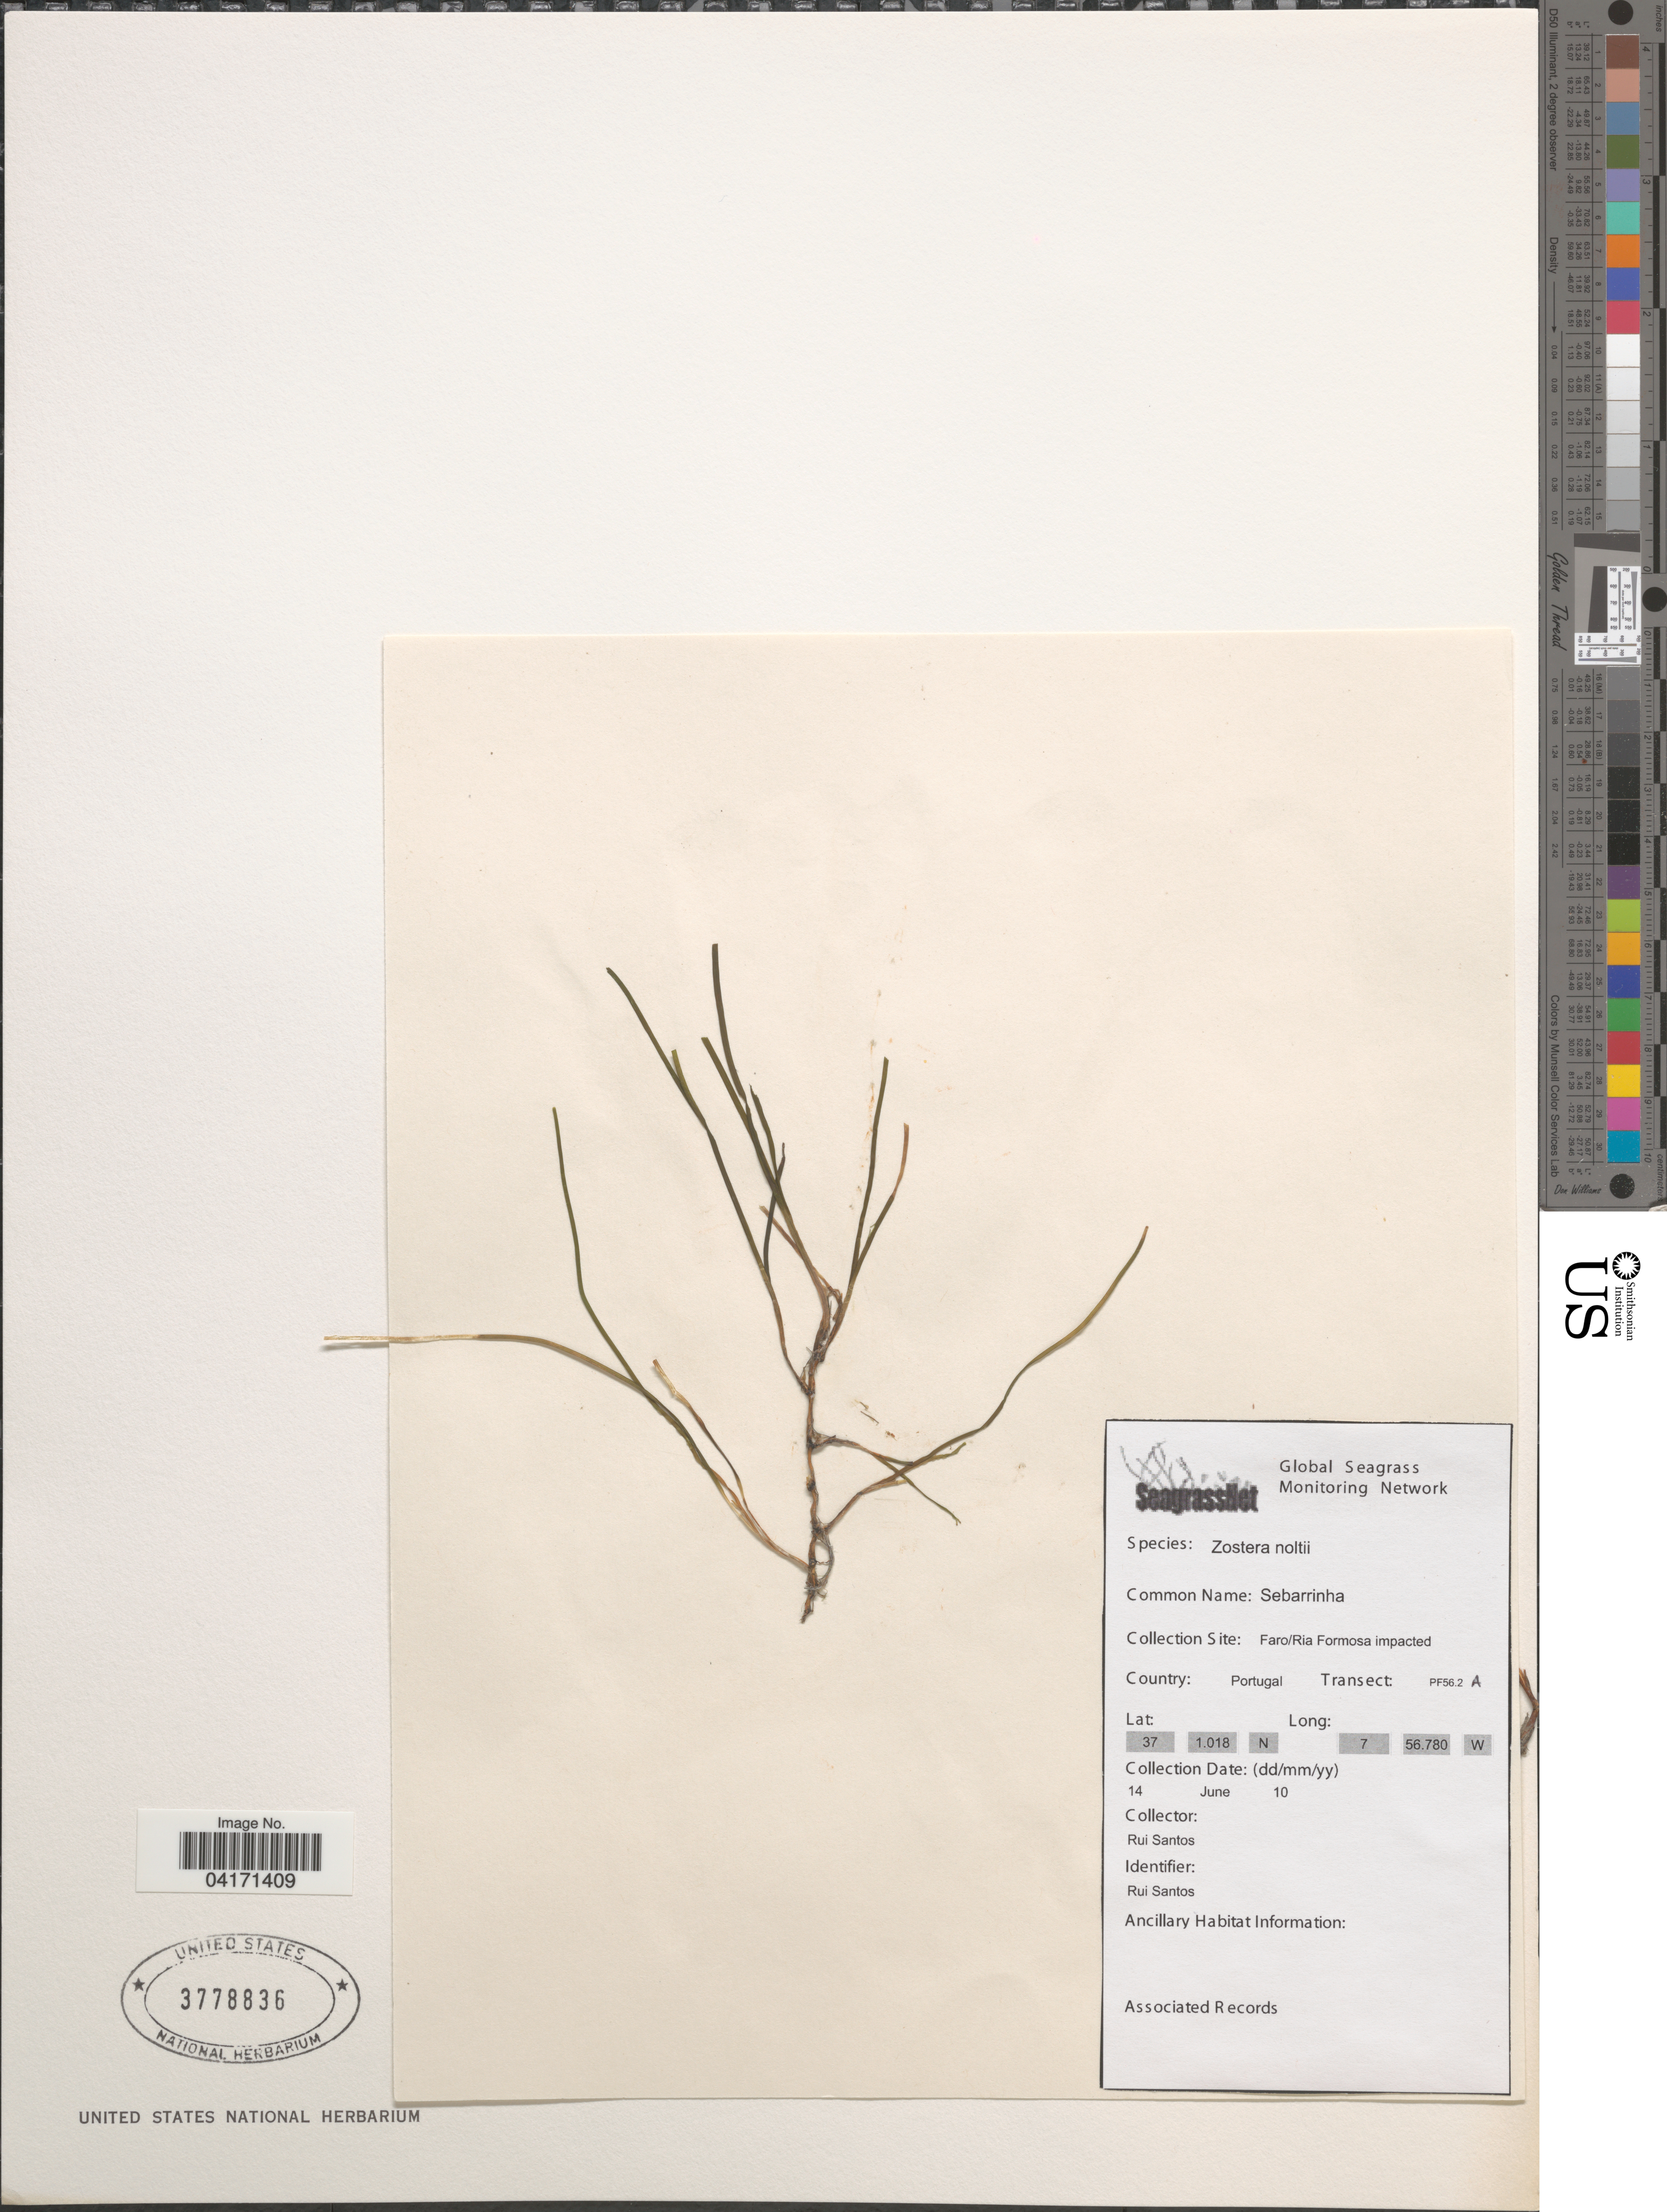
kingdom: Plantae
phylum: Tracheophyta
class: Liliopsida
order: Alismatales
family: Zosteraceae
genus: Zostera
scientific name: Zostera noltii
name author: Hornem.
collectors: R. Santos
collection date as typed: Transcribed d/m/y: 14/6/10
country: Portugal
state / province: Faro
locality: Ria Formosa impacted. Transect: PF56.2 A.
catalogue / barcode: US 3778836